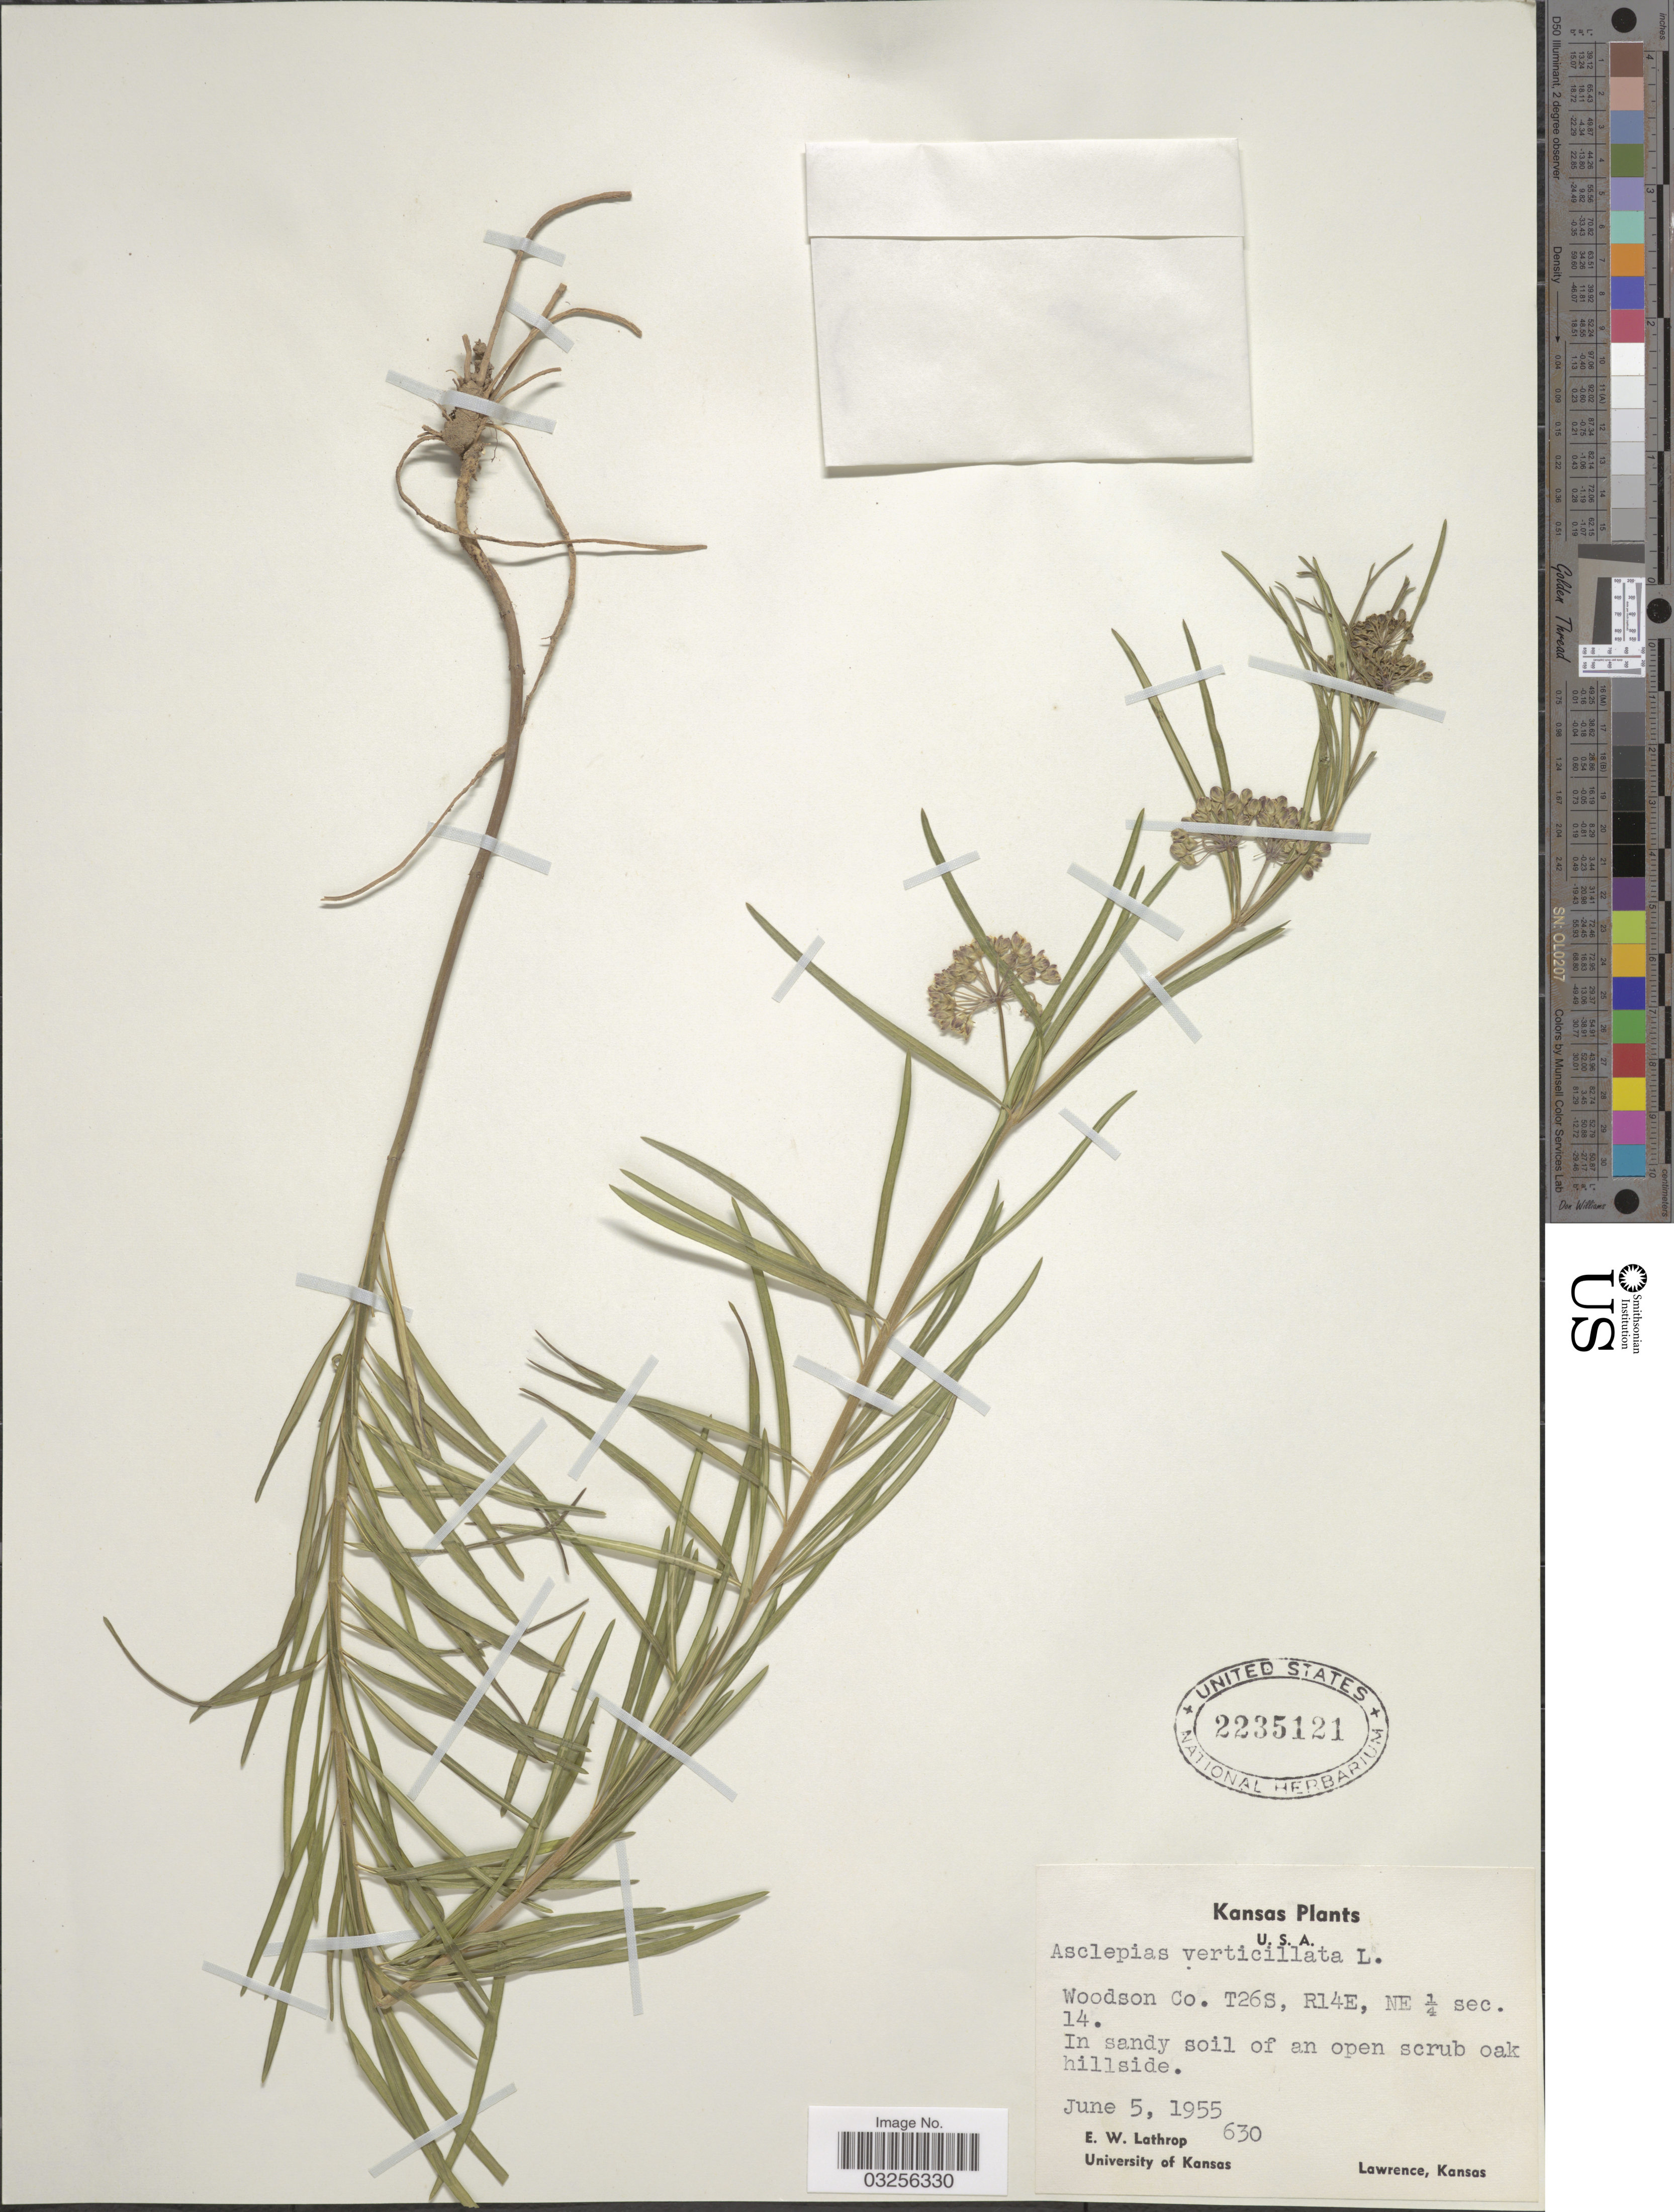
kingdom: Plantae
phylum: Tracheophyta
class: Magnoliopsida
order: Gentianales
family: Apocynaceae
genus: Asclepias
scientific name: Asclepias verticillata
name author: L.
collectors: E. W. Lathrop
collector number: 630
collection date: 1955-06-05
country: United States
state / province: Kansas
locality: Woodson Co. T26S, R14E, NE ¼ sec. 14.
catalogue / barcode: US 2235121